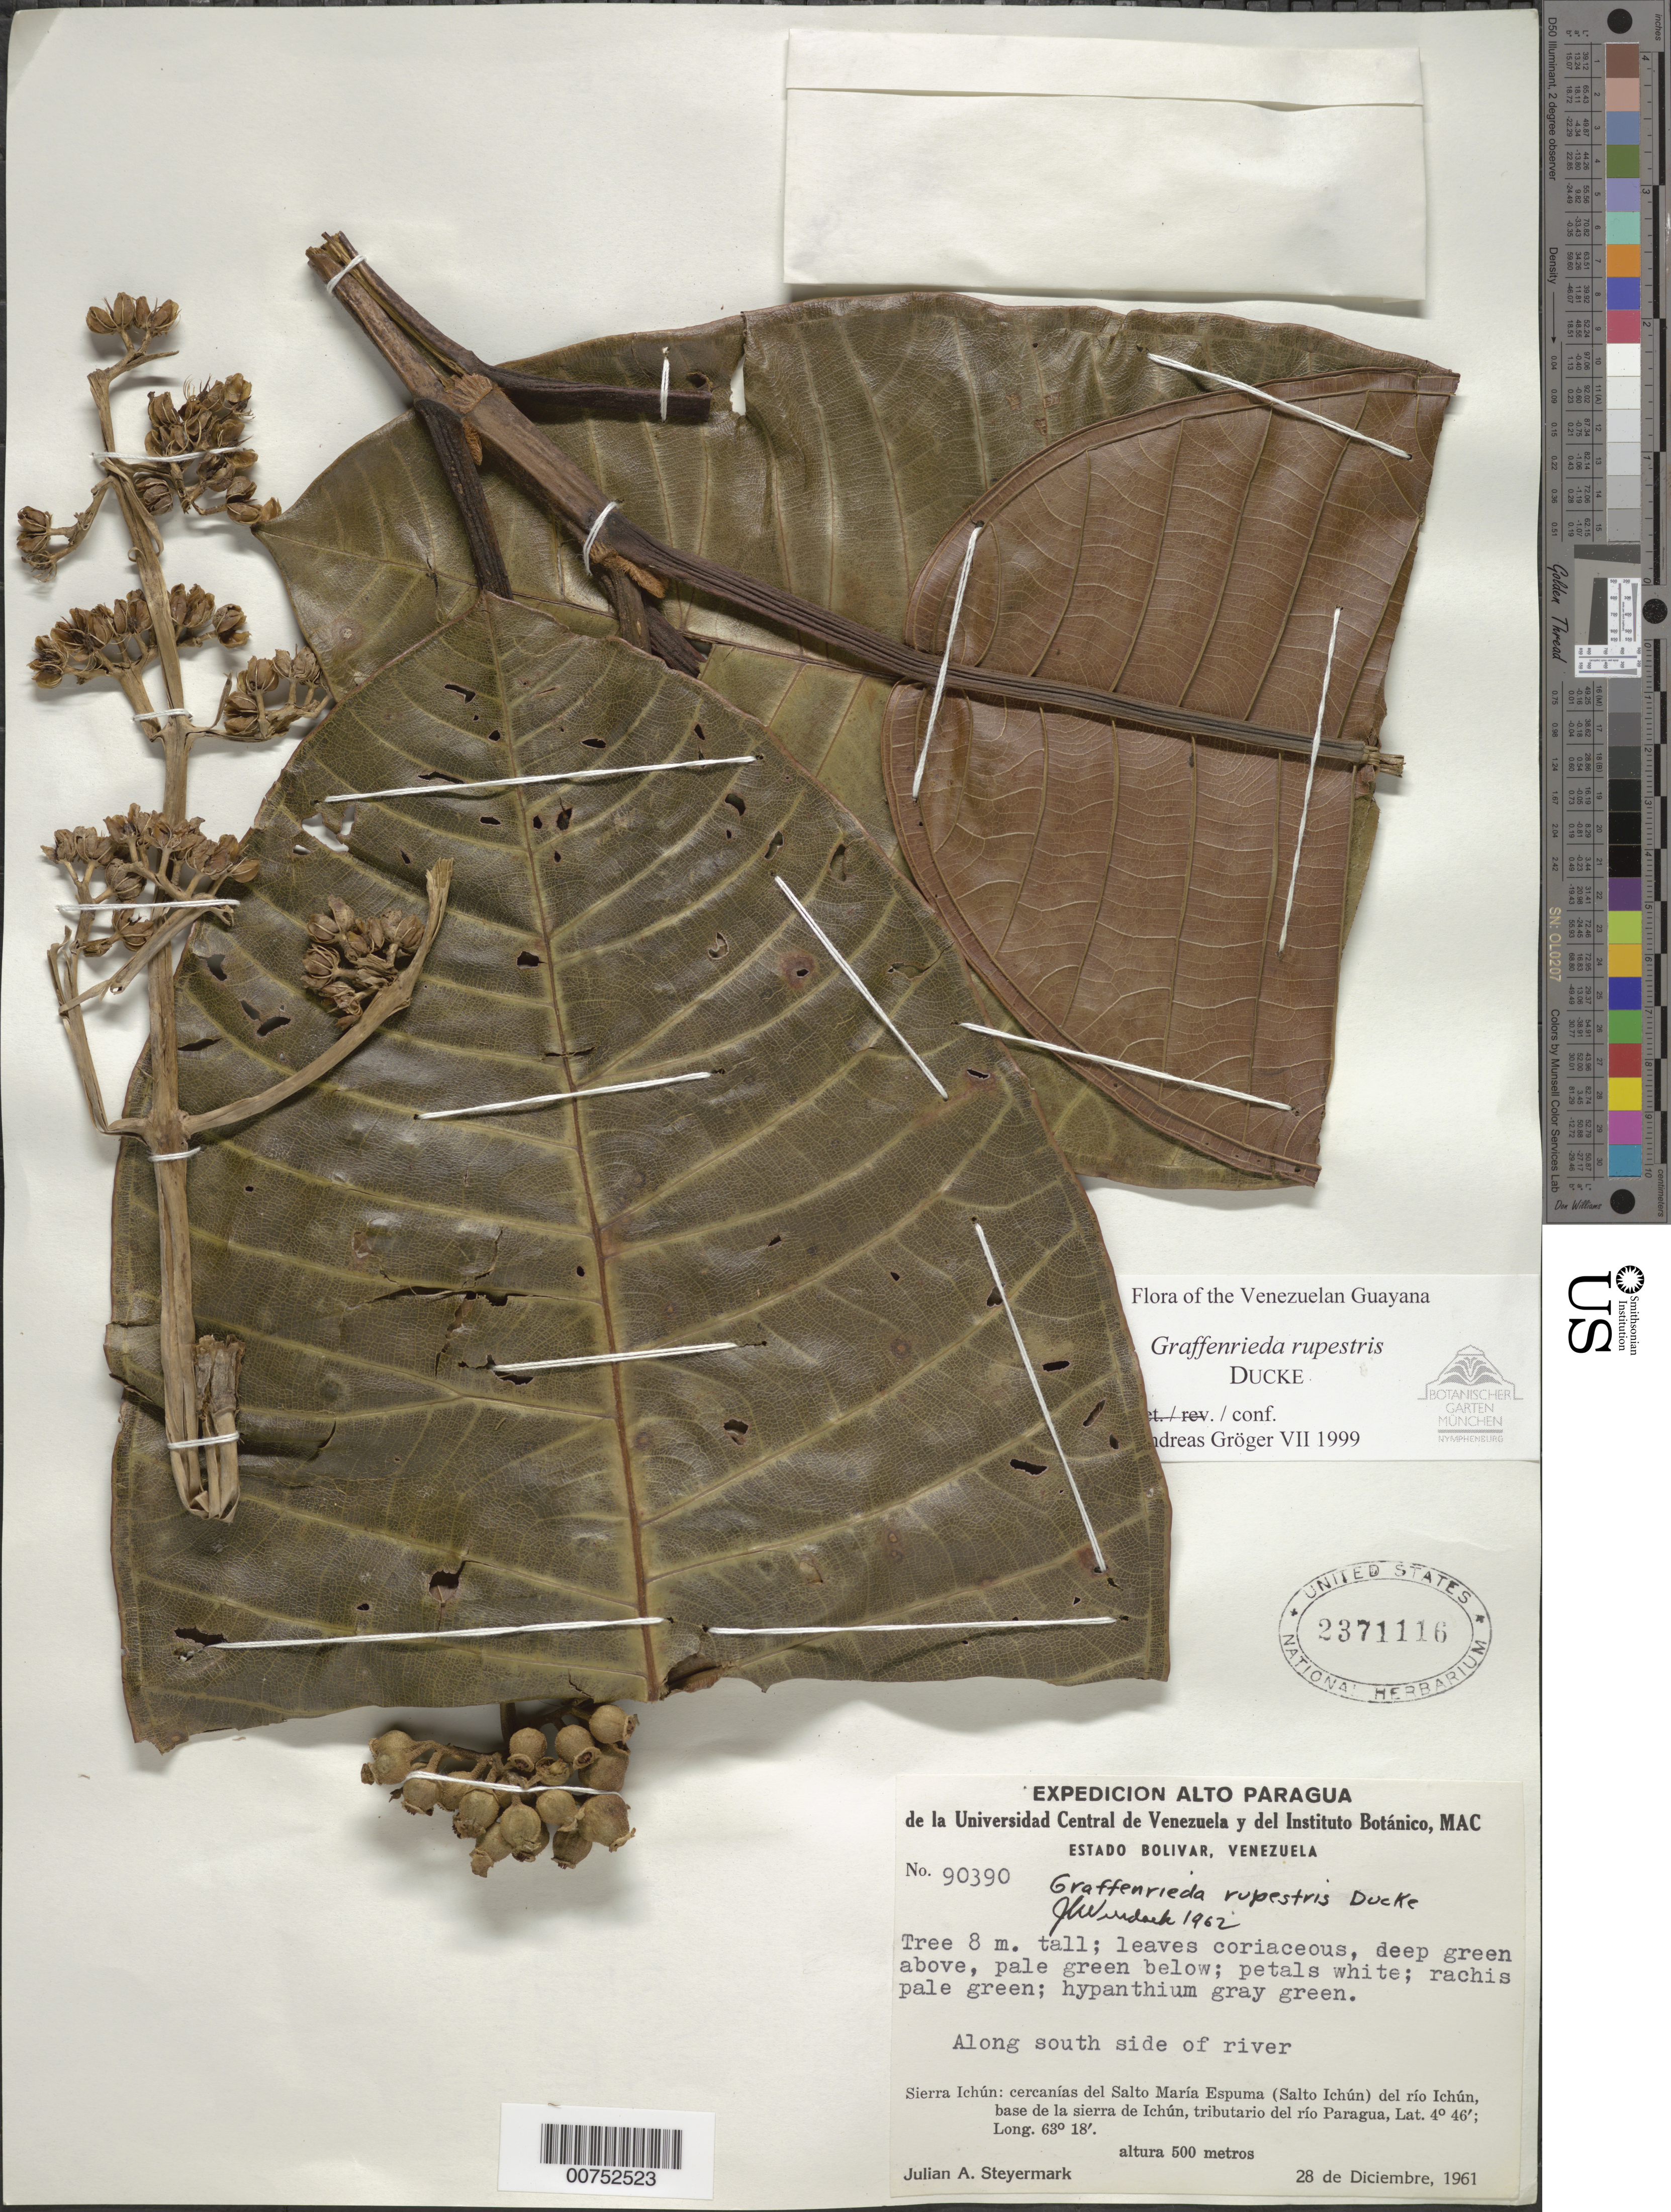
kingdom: Plantae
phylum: Tracheophyta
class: Magnoliopsida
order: Myrtales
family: Melastomataceae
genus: Graffenrieda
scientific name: Graffenrieda rupestris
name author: Ducke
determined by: Gröger, A.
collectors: J. Steyermark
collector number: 90390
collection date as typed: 28-Dec-61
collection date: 1961-12-28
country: Venezuela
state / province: Bolívar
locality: Sierra Ichún, Salto María Espuma (Salto Ichún) del Río Ichún (tributary of río Paragua), base de la sierra de Ichún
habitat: Along S side of river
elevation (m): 500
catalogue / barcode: US 2371116